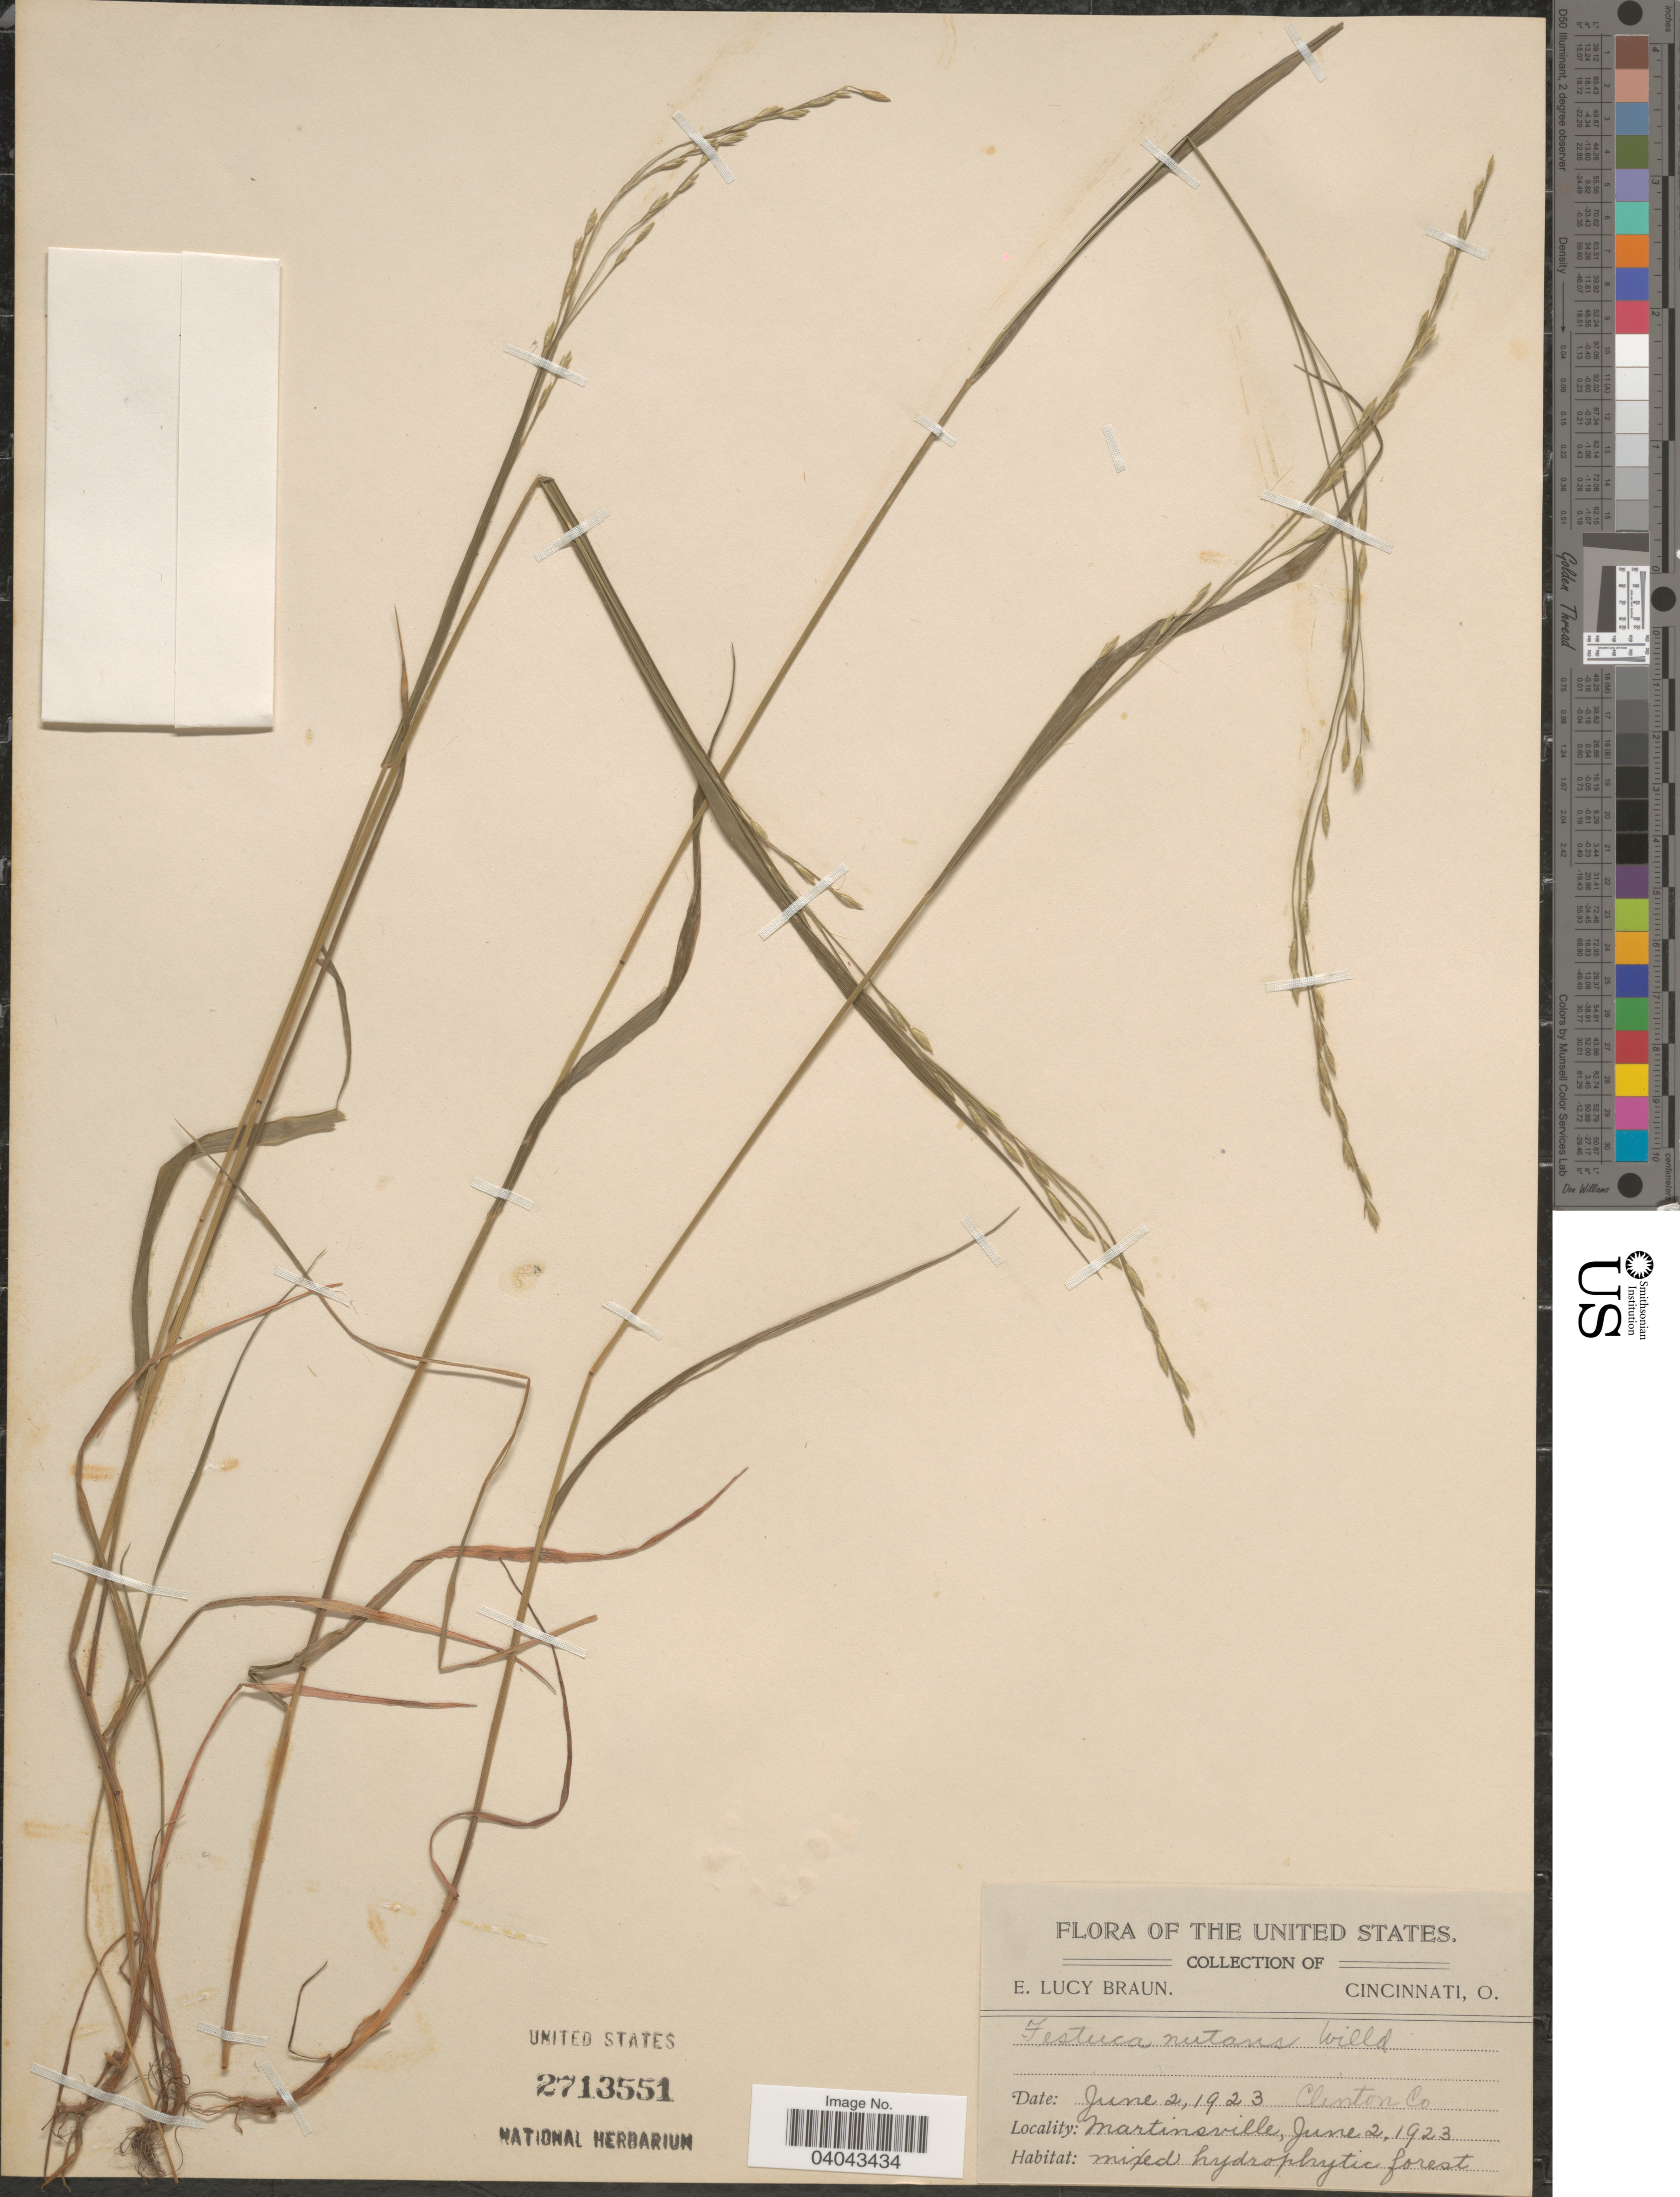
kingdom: Plantae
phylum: Tracheophyta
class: Liliopsida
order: Poales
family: Poaceae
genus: Festuca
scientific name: Festuca nutans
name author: Spreng.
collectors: E. L. Braun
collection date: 1923-06-02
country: United States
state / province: Ohio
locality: Clinton Co. Martinsville.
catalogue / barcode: US 2713551